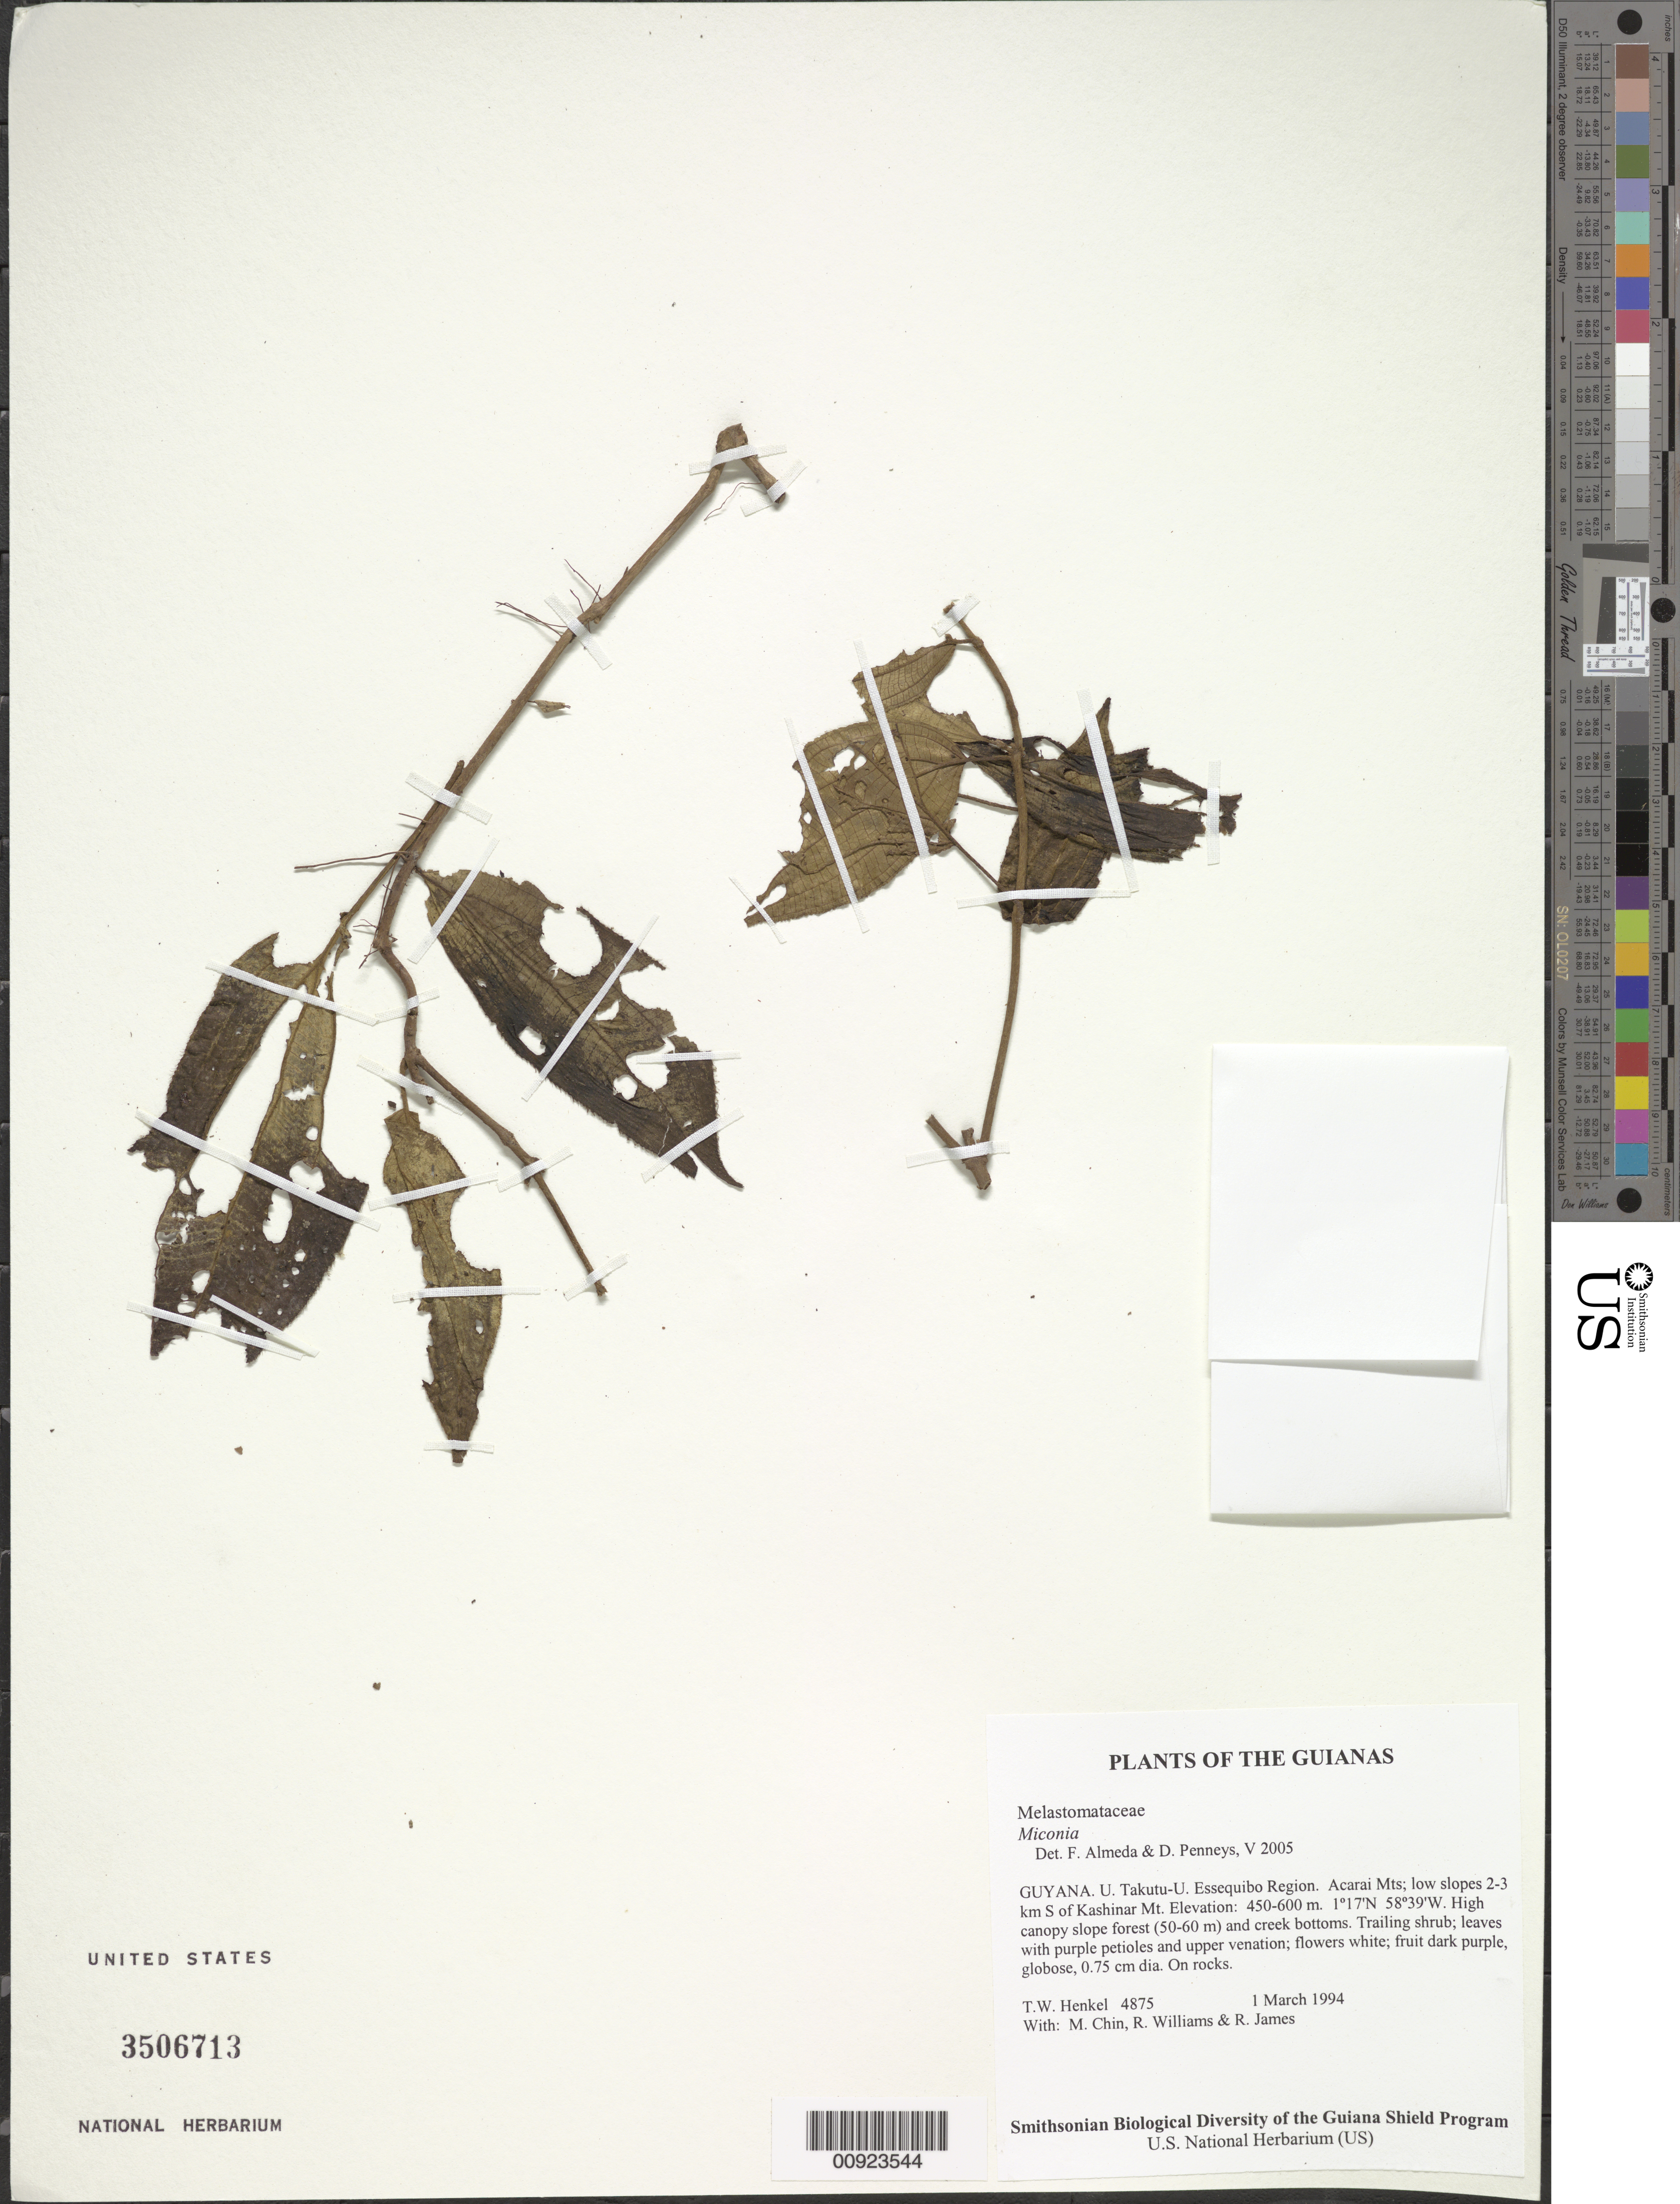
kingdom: Plantae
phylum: Tracheophyta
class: Magnoliopsida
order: Myrtales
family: Melastomataceae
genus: Miconia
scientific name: Miconia sp.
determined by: Almeda, F.; Penneys, D. S.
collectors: T. Henkel, M. Chin, R. Williams & R. James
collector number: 4875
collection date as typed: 1 March 1994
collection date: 1994-03-01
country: Guyana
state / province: U. Takutu-U. Essequibo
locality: Acarai Mts; low slopes 2-3 km S of Kashinar Mt.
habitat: High canopy slope forest (50-60 m) and creek bottoms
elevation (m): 450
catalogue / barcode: US 3506713